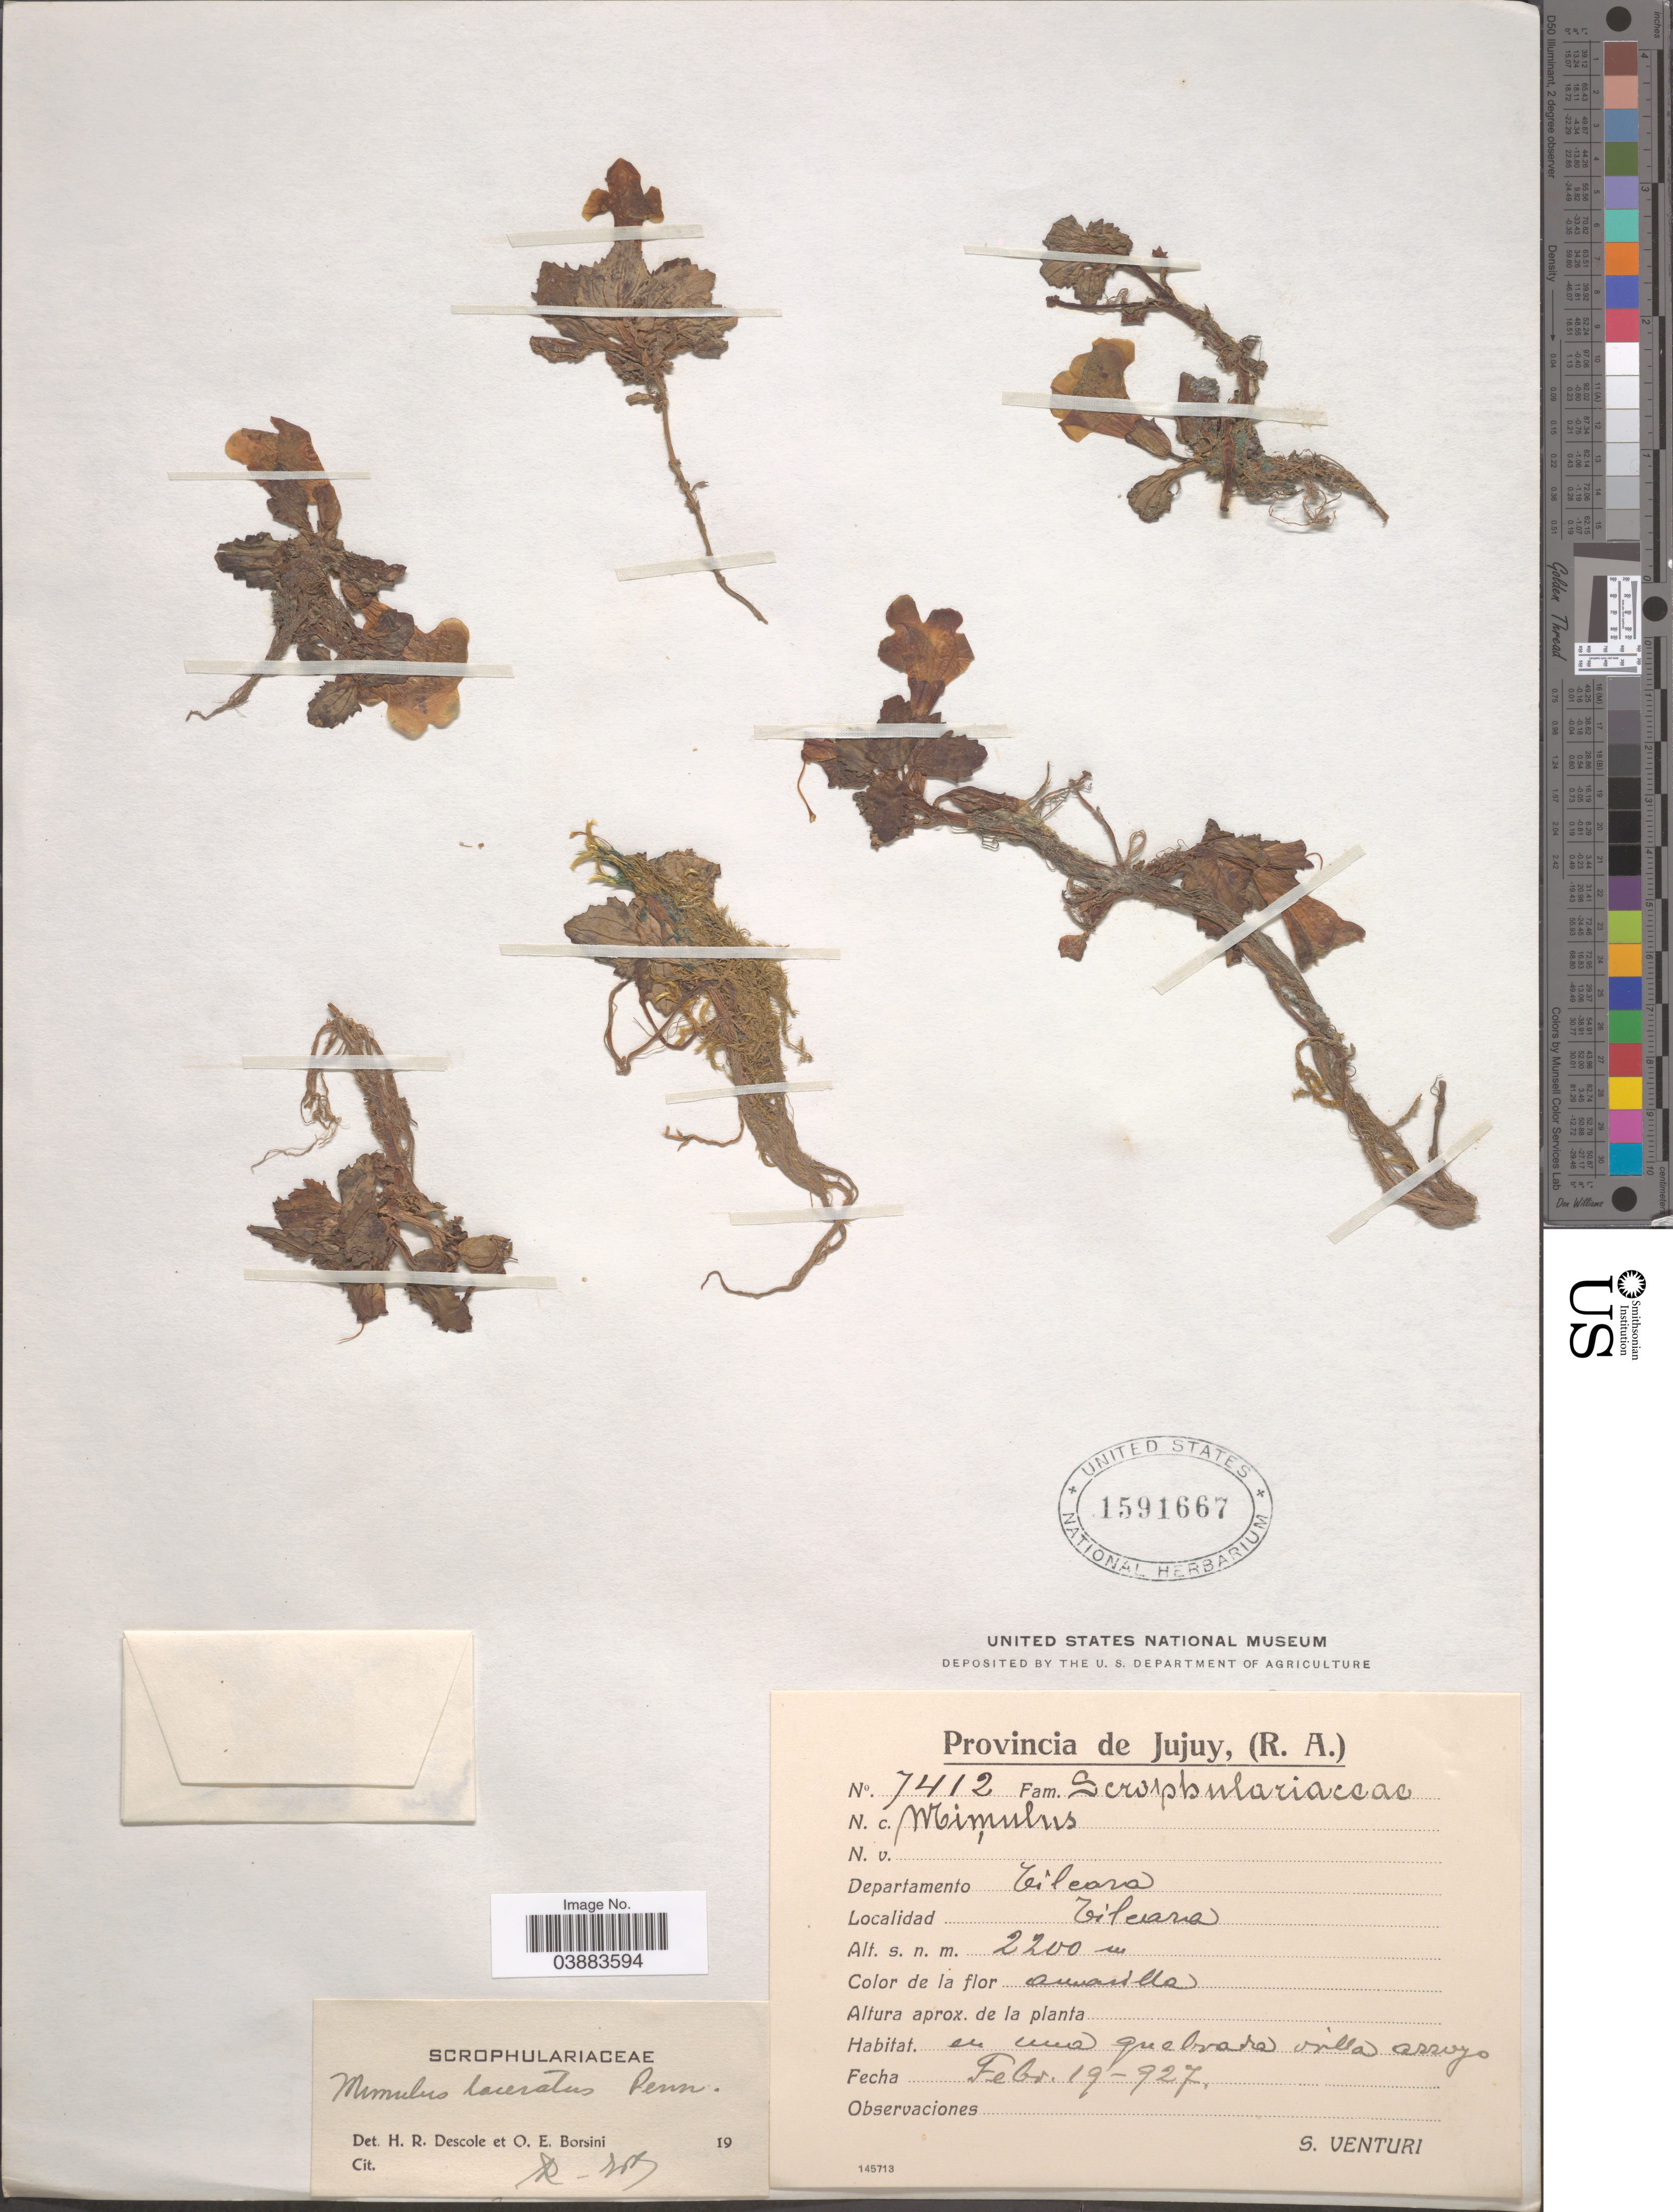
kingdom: Plantae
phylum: Tracheophyta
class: Magnoliopsida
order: Lamiales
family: Phrymaceae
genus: Mimulus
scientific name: Mimulus laceratus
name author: Pennell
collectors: S. Venturi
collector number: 7412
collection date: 1927-02-19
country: Argentina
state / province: Jujuy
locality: Departamento Tilcara. Tilcara.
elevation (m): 2200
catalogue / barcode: US 1591667